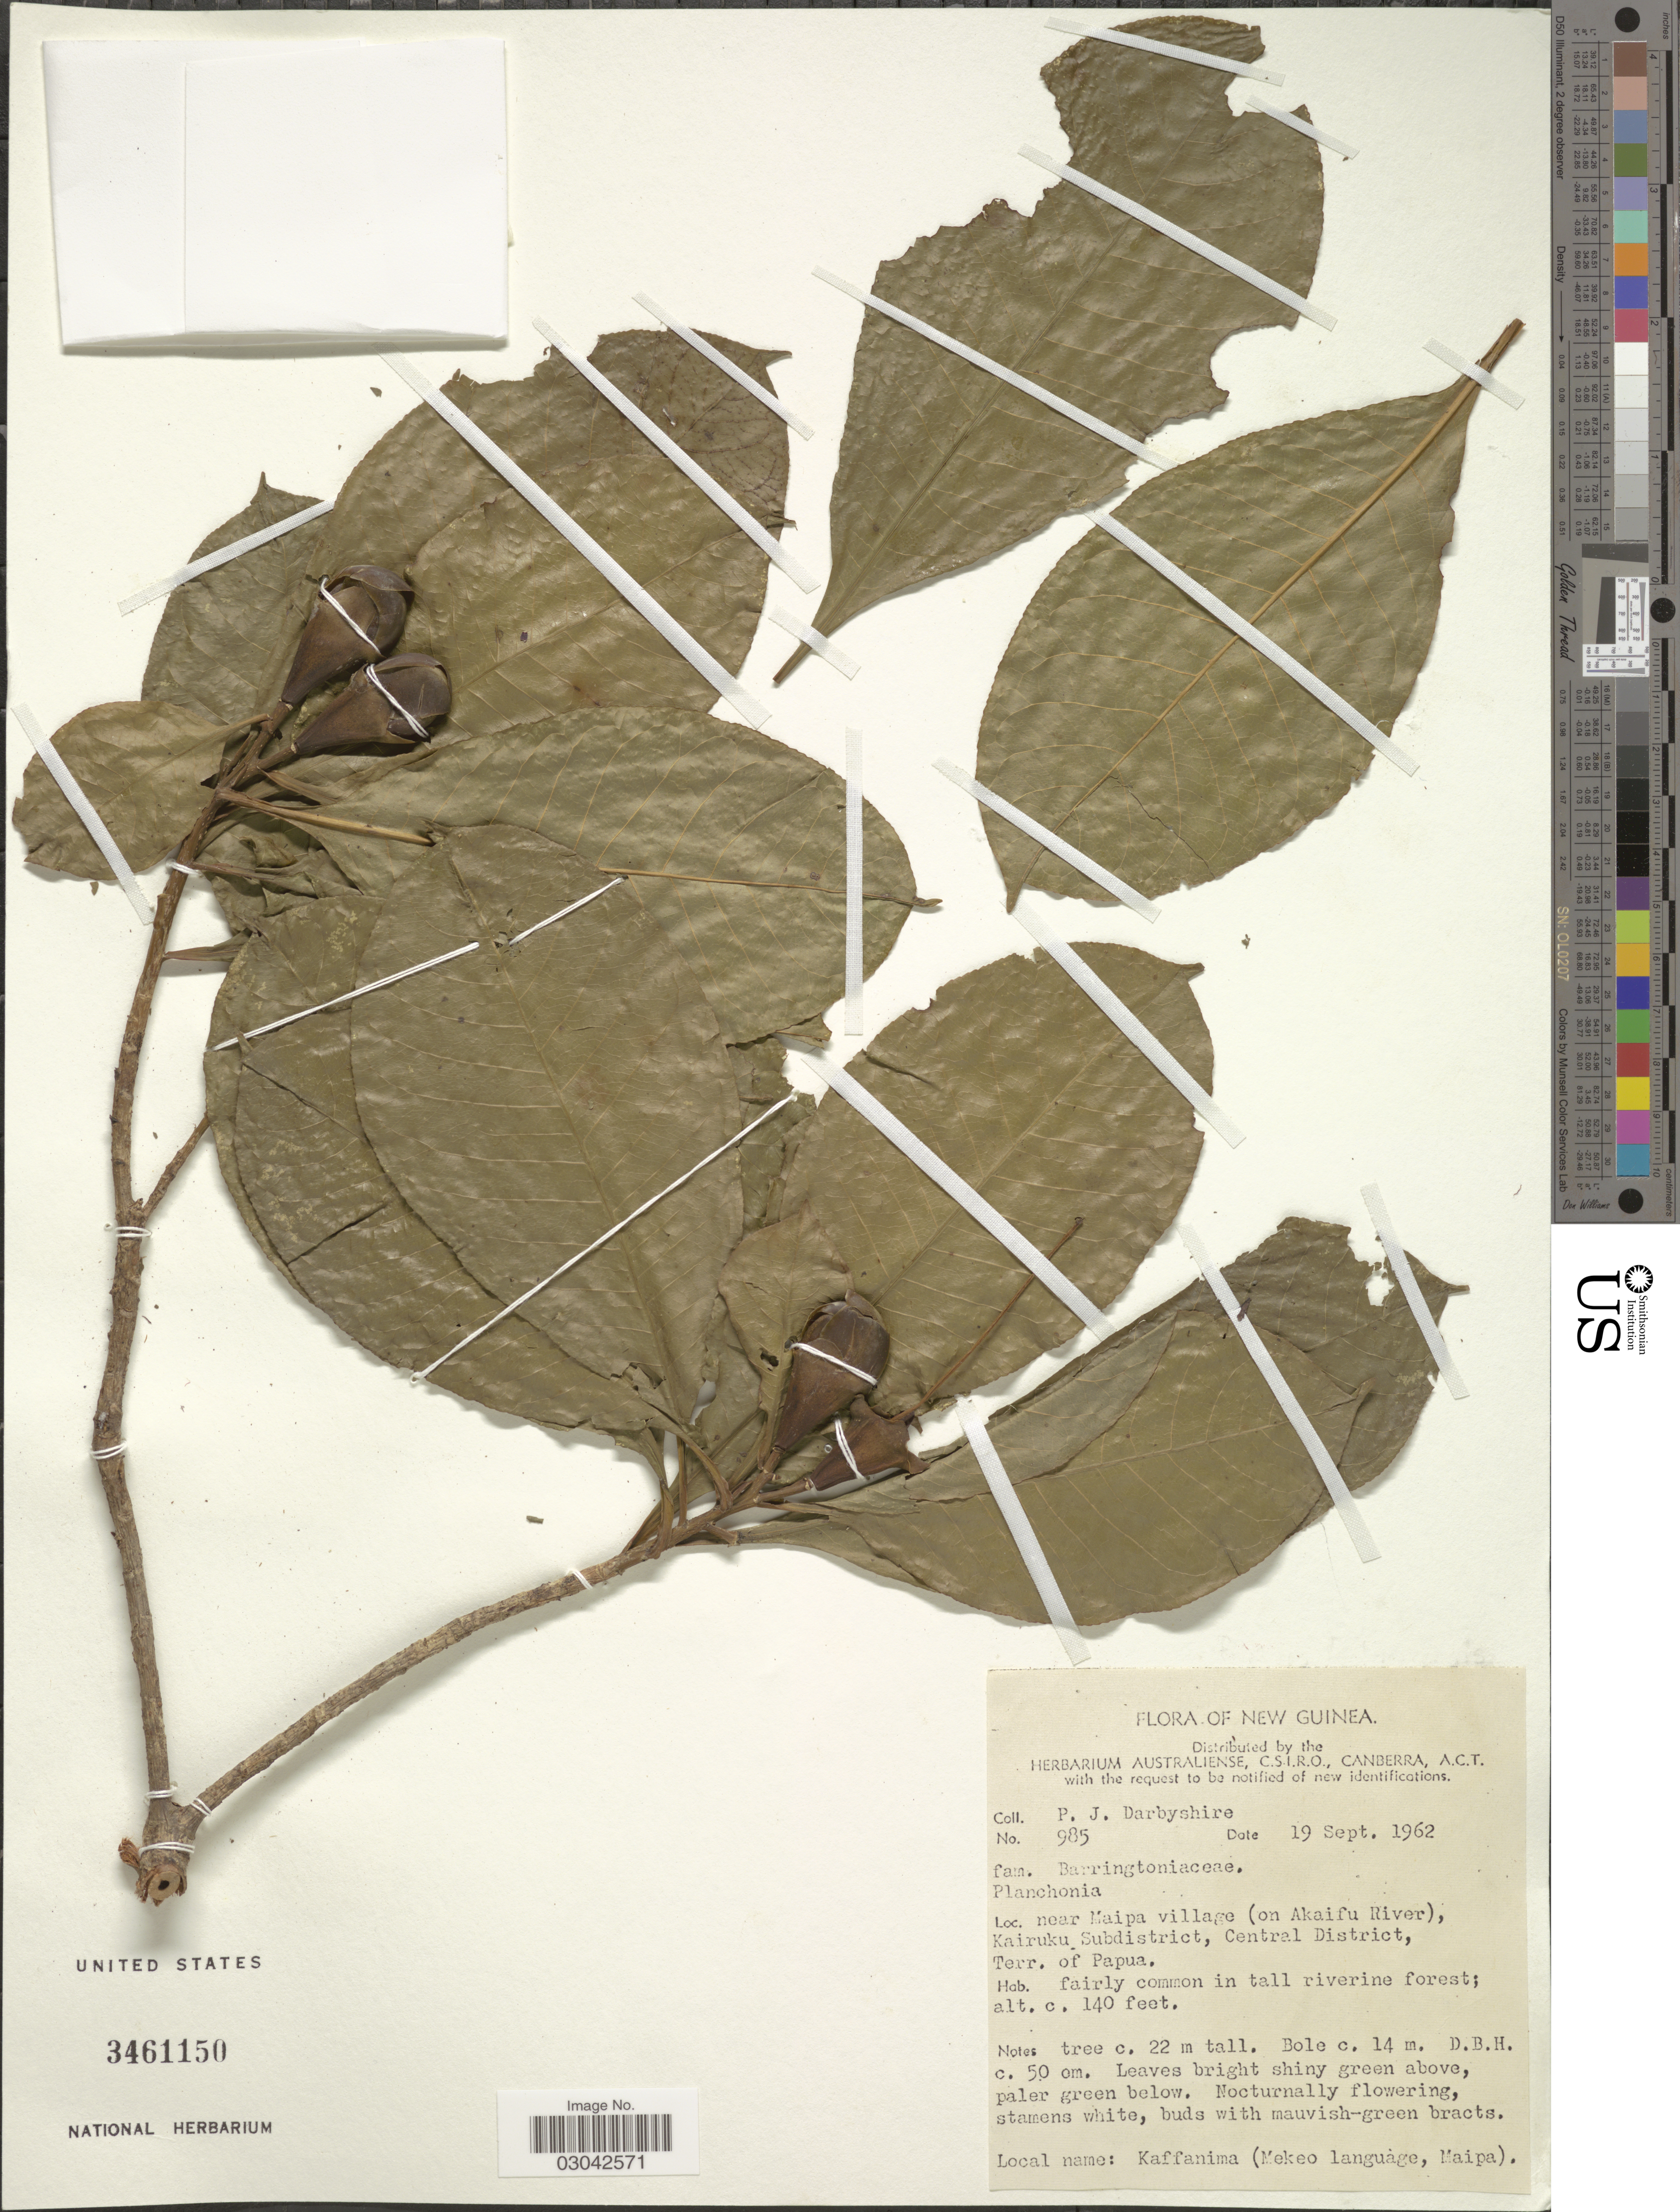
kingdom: Plantae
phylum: Tracheophyta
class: Magnoliopsida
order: Ericales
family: Lecythidaceae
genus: Planchonia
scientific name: Planchonia sp.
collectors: P. Darbyshire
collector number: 985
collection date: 1962-09-19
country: Papua New Guinea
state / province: Central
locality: New Guinea. Near Maipa village (on Akaifu River), Kairuku Subdistrict, Central District, Terr. of Papua.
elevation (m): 43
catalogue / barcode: US 3461150